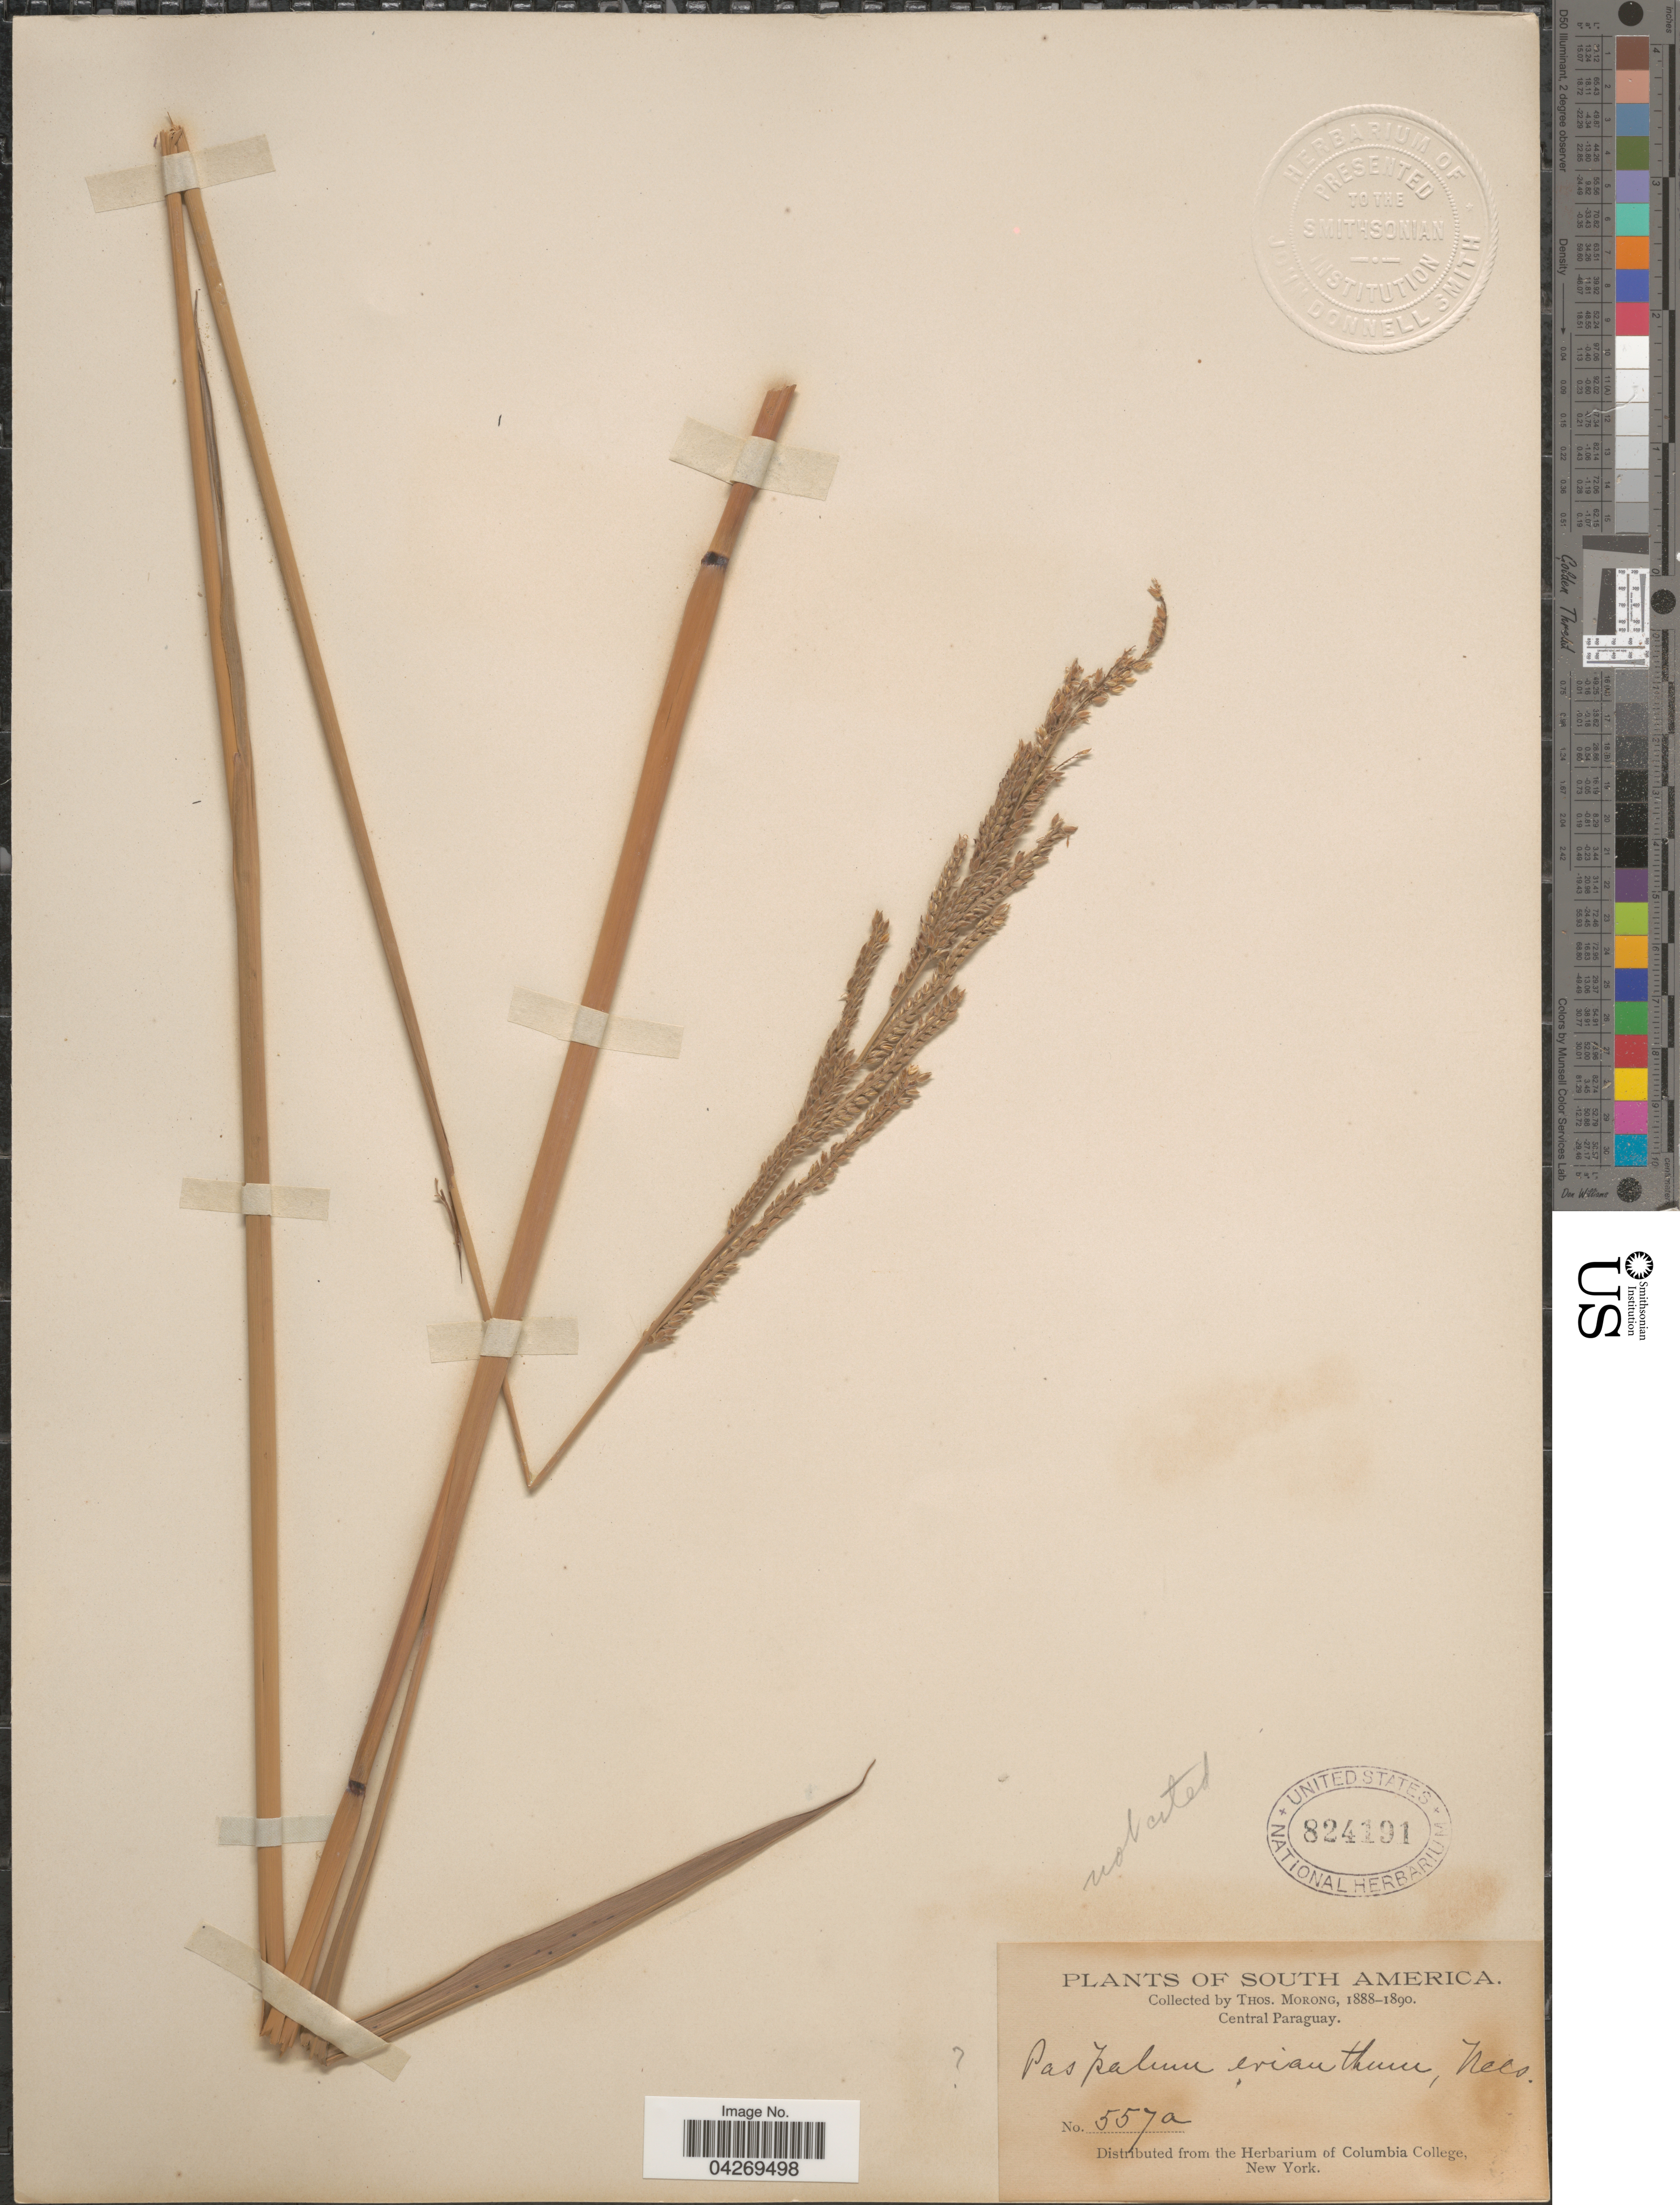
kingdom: Plantae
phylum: Tracheophyta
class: Liliopsida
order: Poales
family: Poaceae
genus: Paspalum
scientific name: Paspalum durifolium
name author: Mez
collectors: ex herb. T. Morong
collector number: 557a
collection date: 1888/1890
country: Paraguay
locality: Central Paraguay.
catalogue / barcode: US 824191